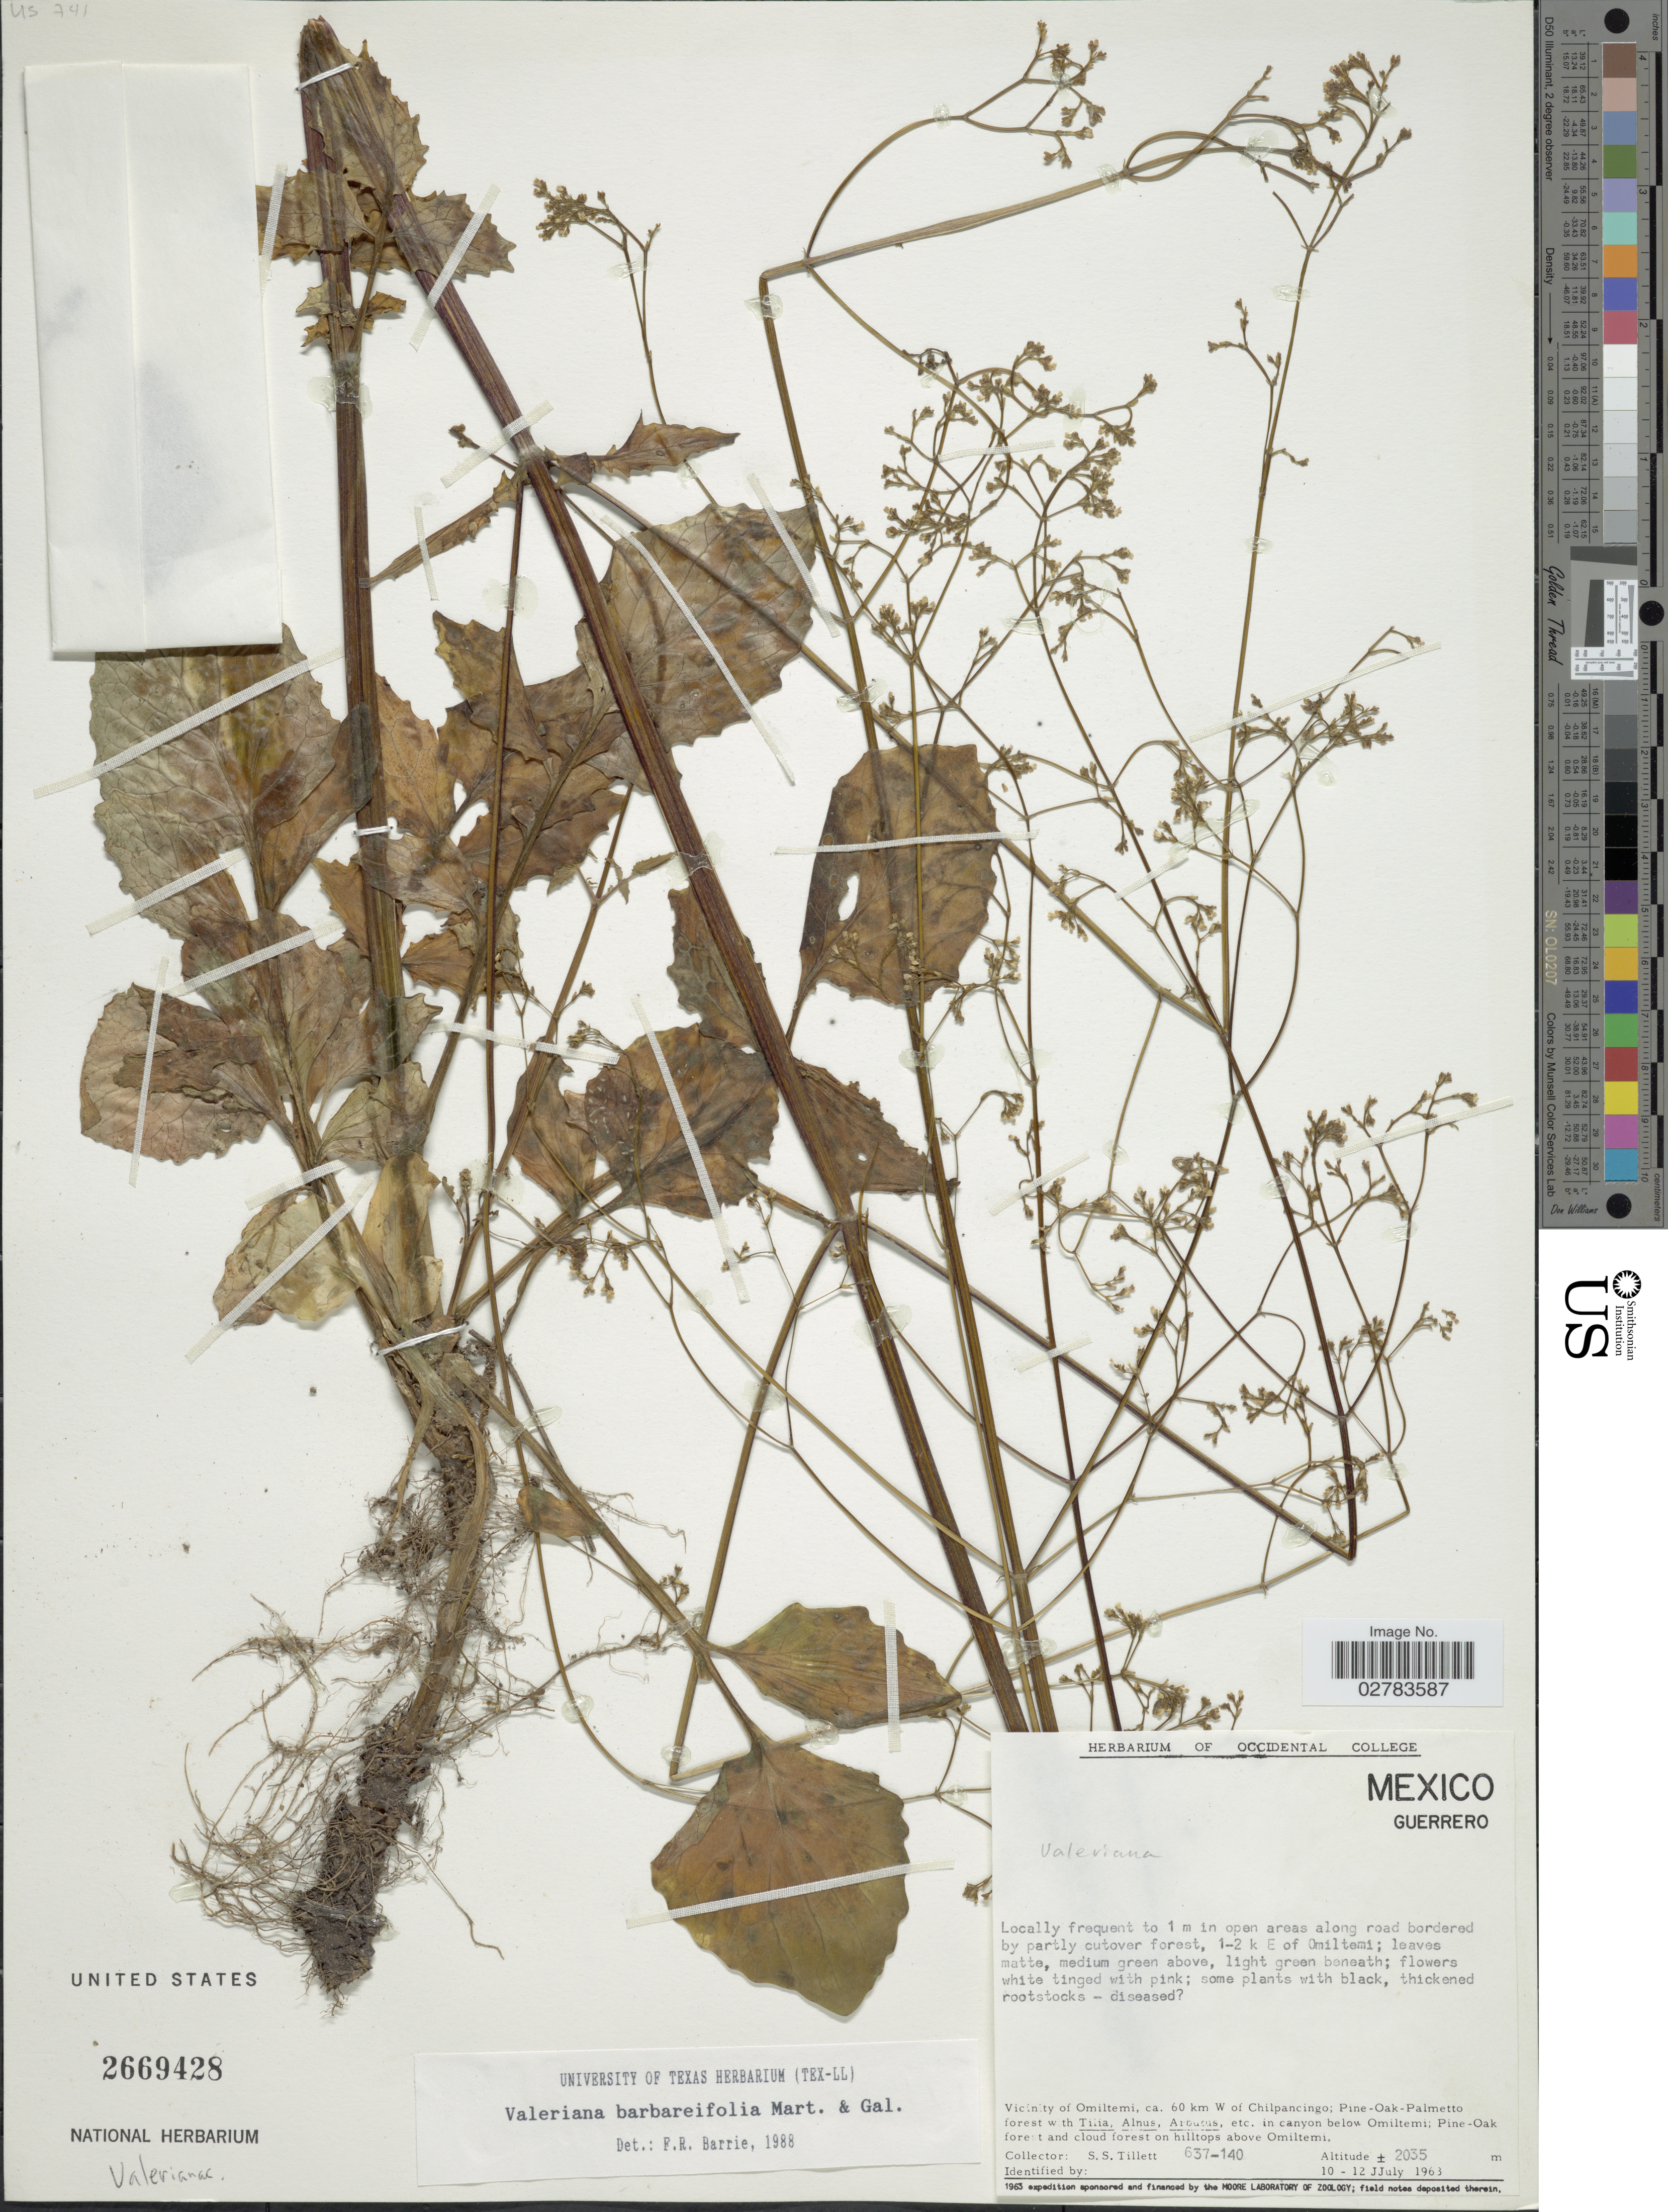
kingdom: Plantae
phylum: Tracheophyta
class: Magnoliopsida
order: Dipsacales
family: Caprifoliaceae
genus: Valeriana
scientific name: Valeriana barbareifolia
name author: M. Martens & Galeotti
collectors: S. S. Tillett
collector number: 637-140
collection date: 1963-07-10/1963-07-12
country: Mexico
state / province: Guerrero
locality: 1-2 k E of Omiltemi, Vicinity of Omiltemi, ca. 60 km W of Chilpancingo.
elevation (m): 2035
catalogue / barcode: US 2669428